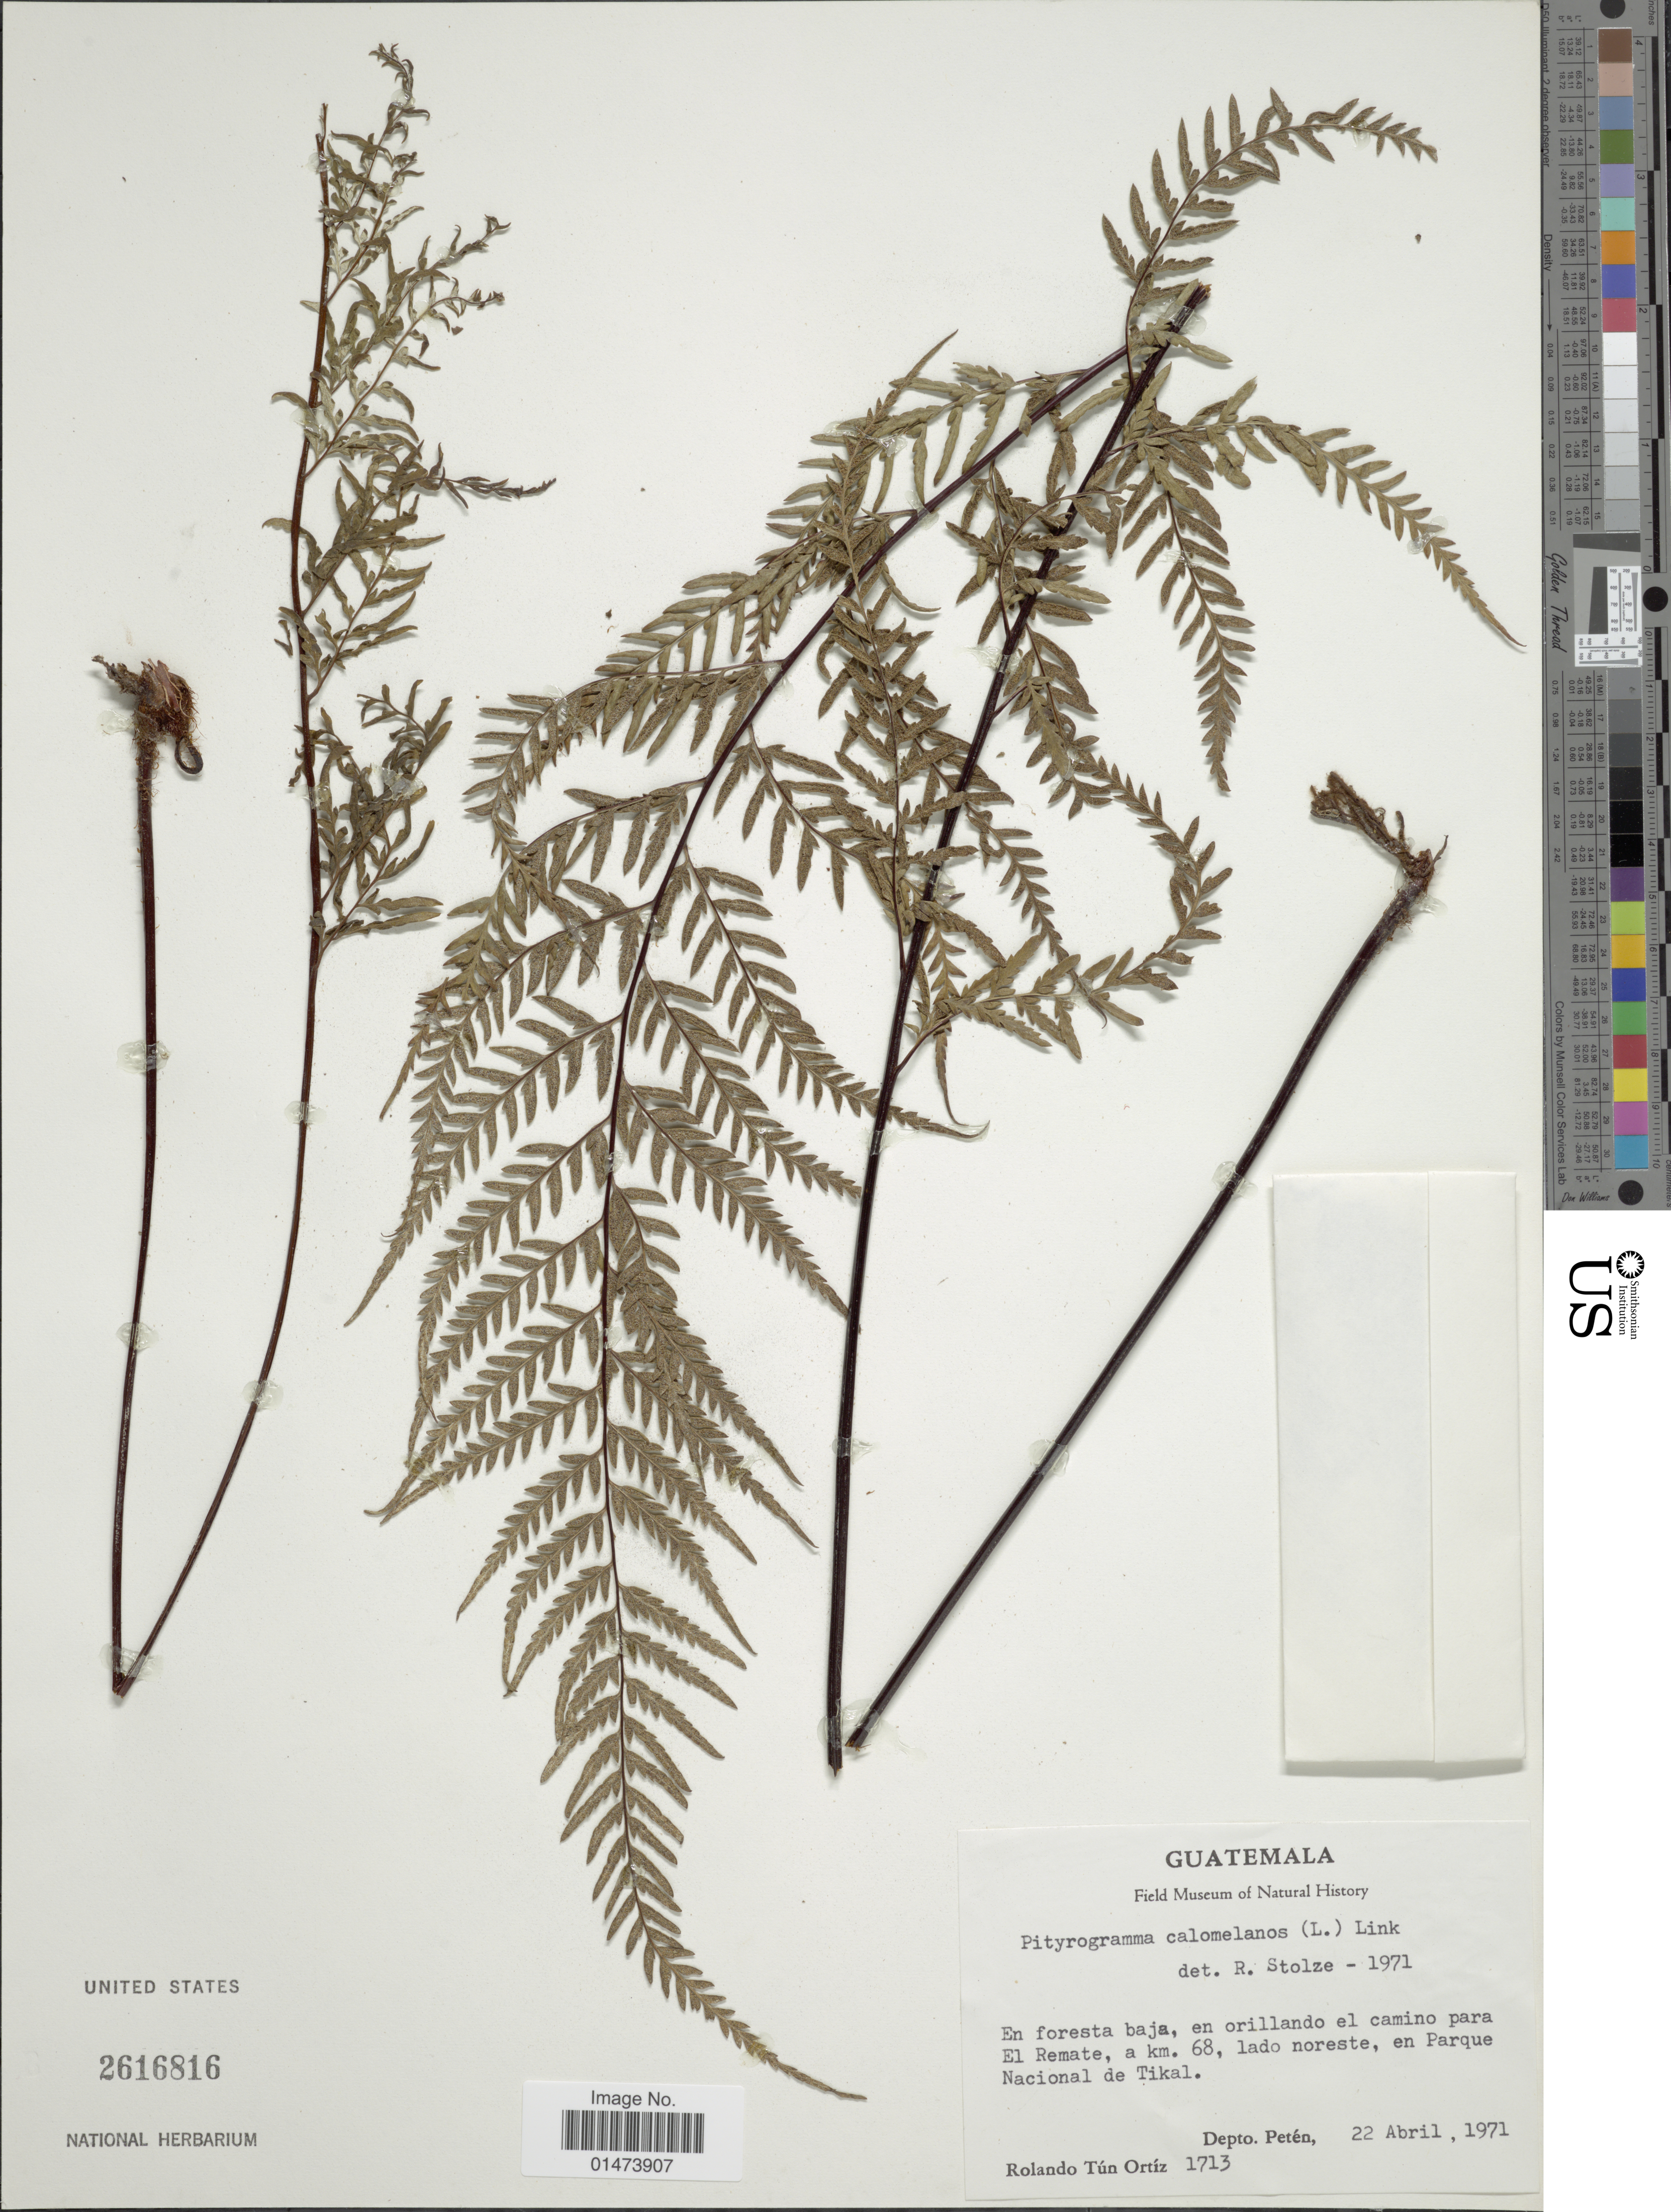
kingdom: Plantae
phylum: Tracheophyta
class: Polypodiopsida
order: Polypodiales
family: Pteridaceae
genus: Pityrogramma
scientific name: Pityrogramma calomelanos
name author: (L.) Link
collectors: R. Tún Ortíz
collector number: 1713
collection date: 1971-04-22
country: Guatemala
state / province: El Petén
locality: En foresta baja, en orillando el camino para El Remate, a km. 68, lado noreste, en Parque Nacional de Tikal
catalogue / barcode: US 2616816